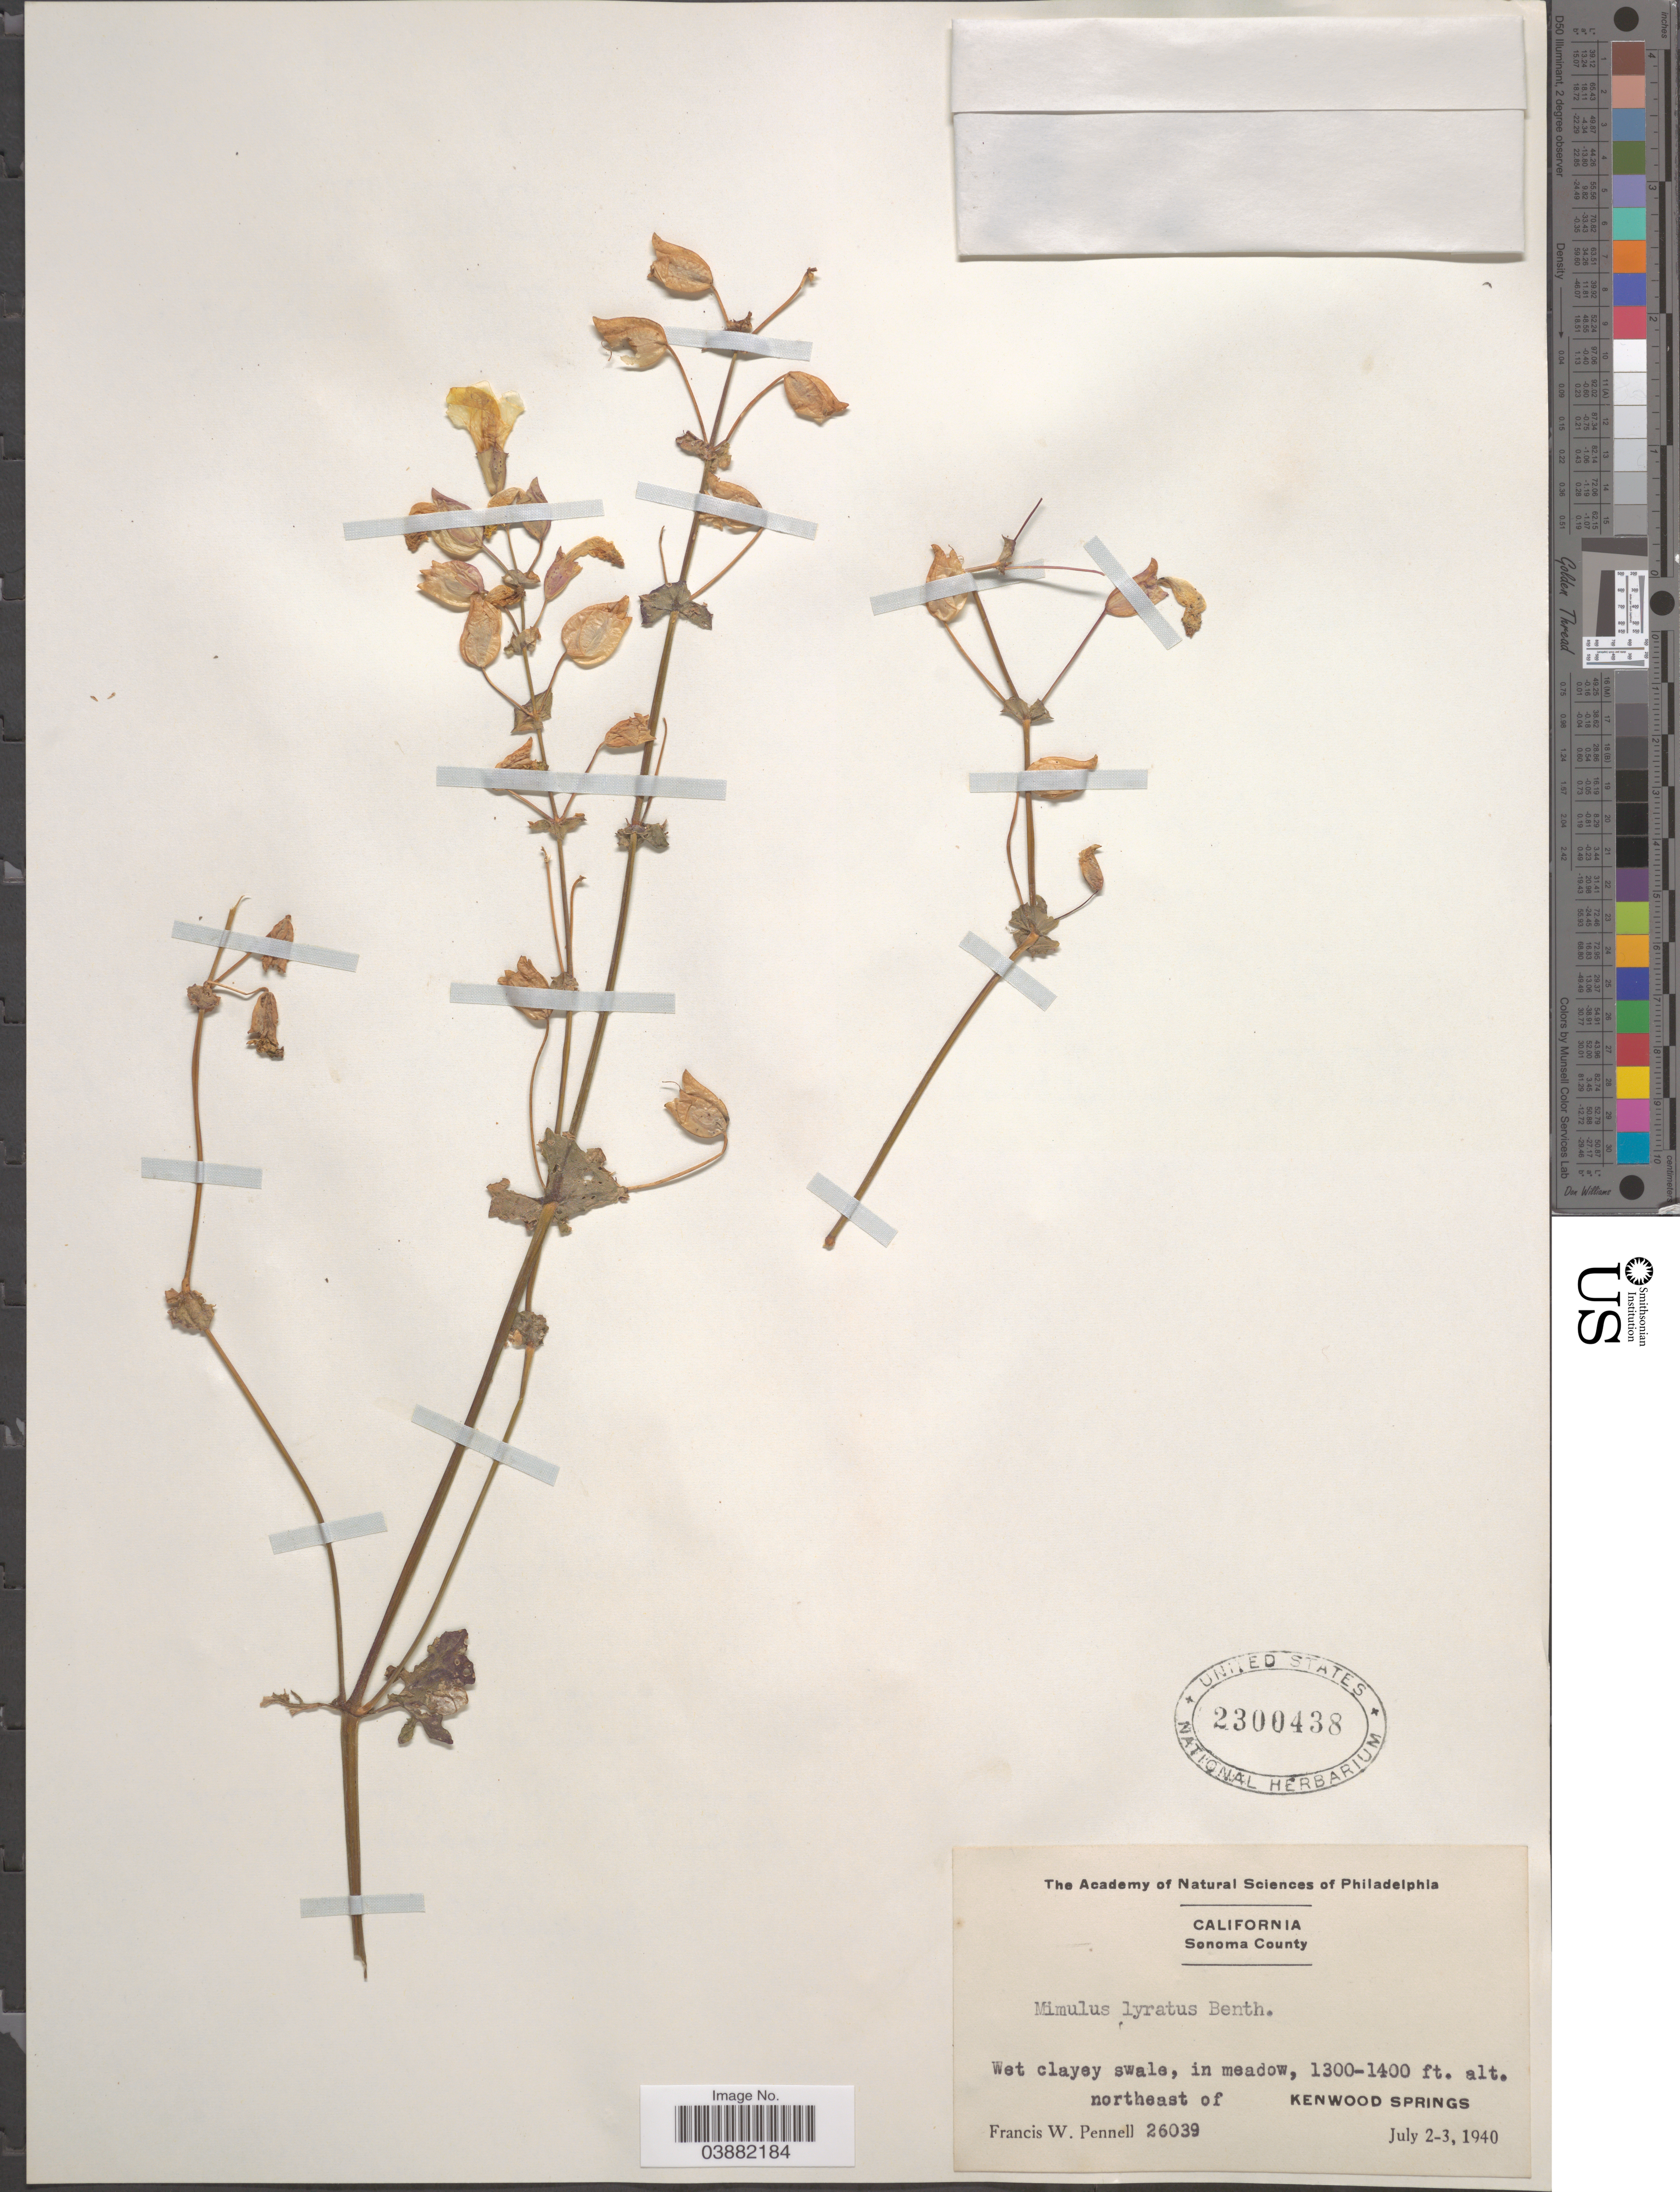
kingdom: Plantae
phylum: Tracheophyta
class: Magnoliopsida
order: Lamiales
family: Phrymaceae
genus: Mimulus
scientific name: Mimulus lyratus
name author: Benth.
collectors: F. W. Pennell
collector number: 26039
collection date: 1940-07-02/1940-07-03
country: United States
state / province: California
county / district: Sonoma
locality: Sonoma County. Northeast of Kenwood Springs.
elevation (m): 396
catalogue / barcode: US 2300438